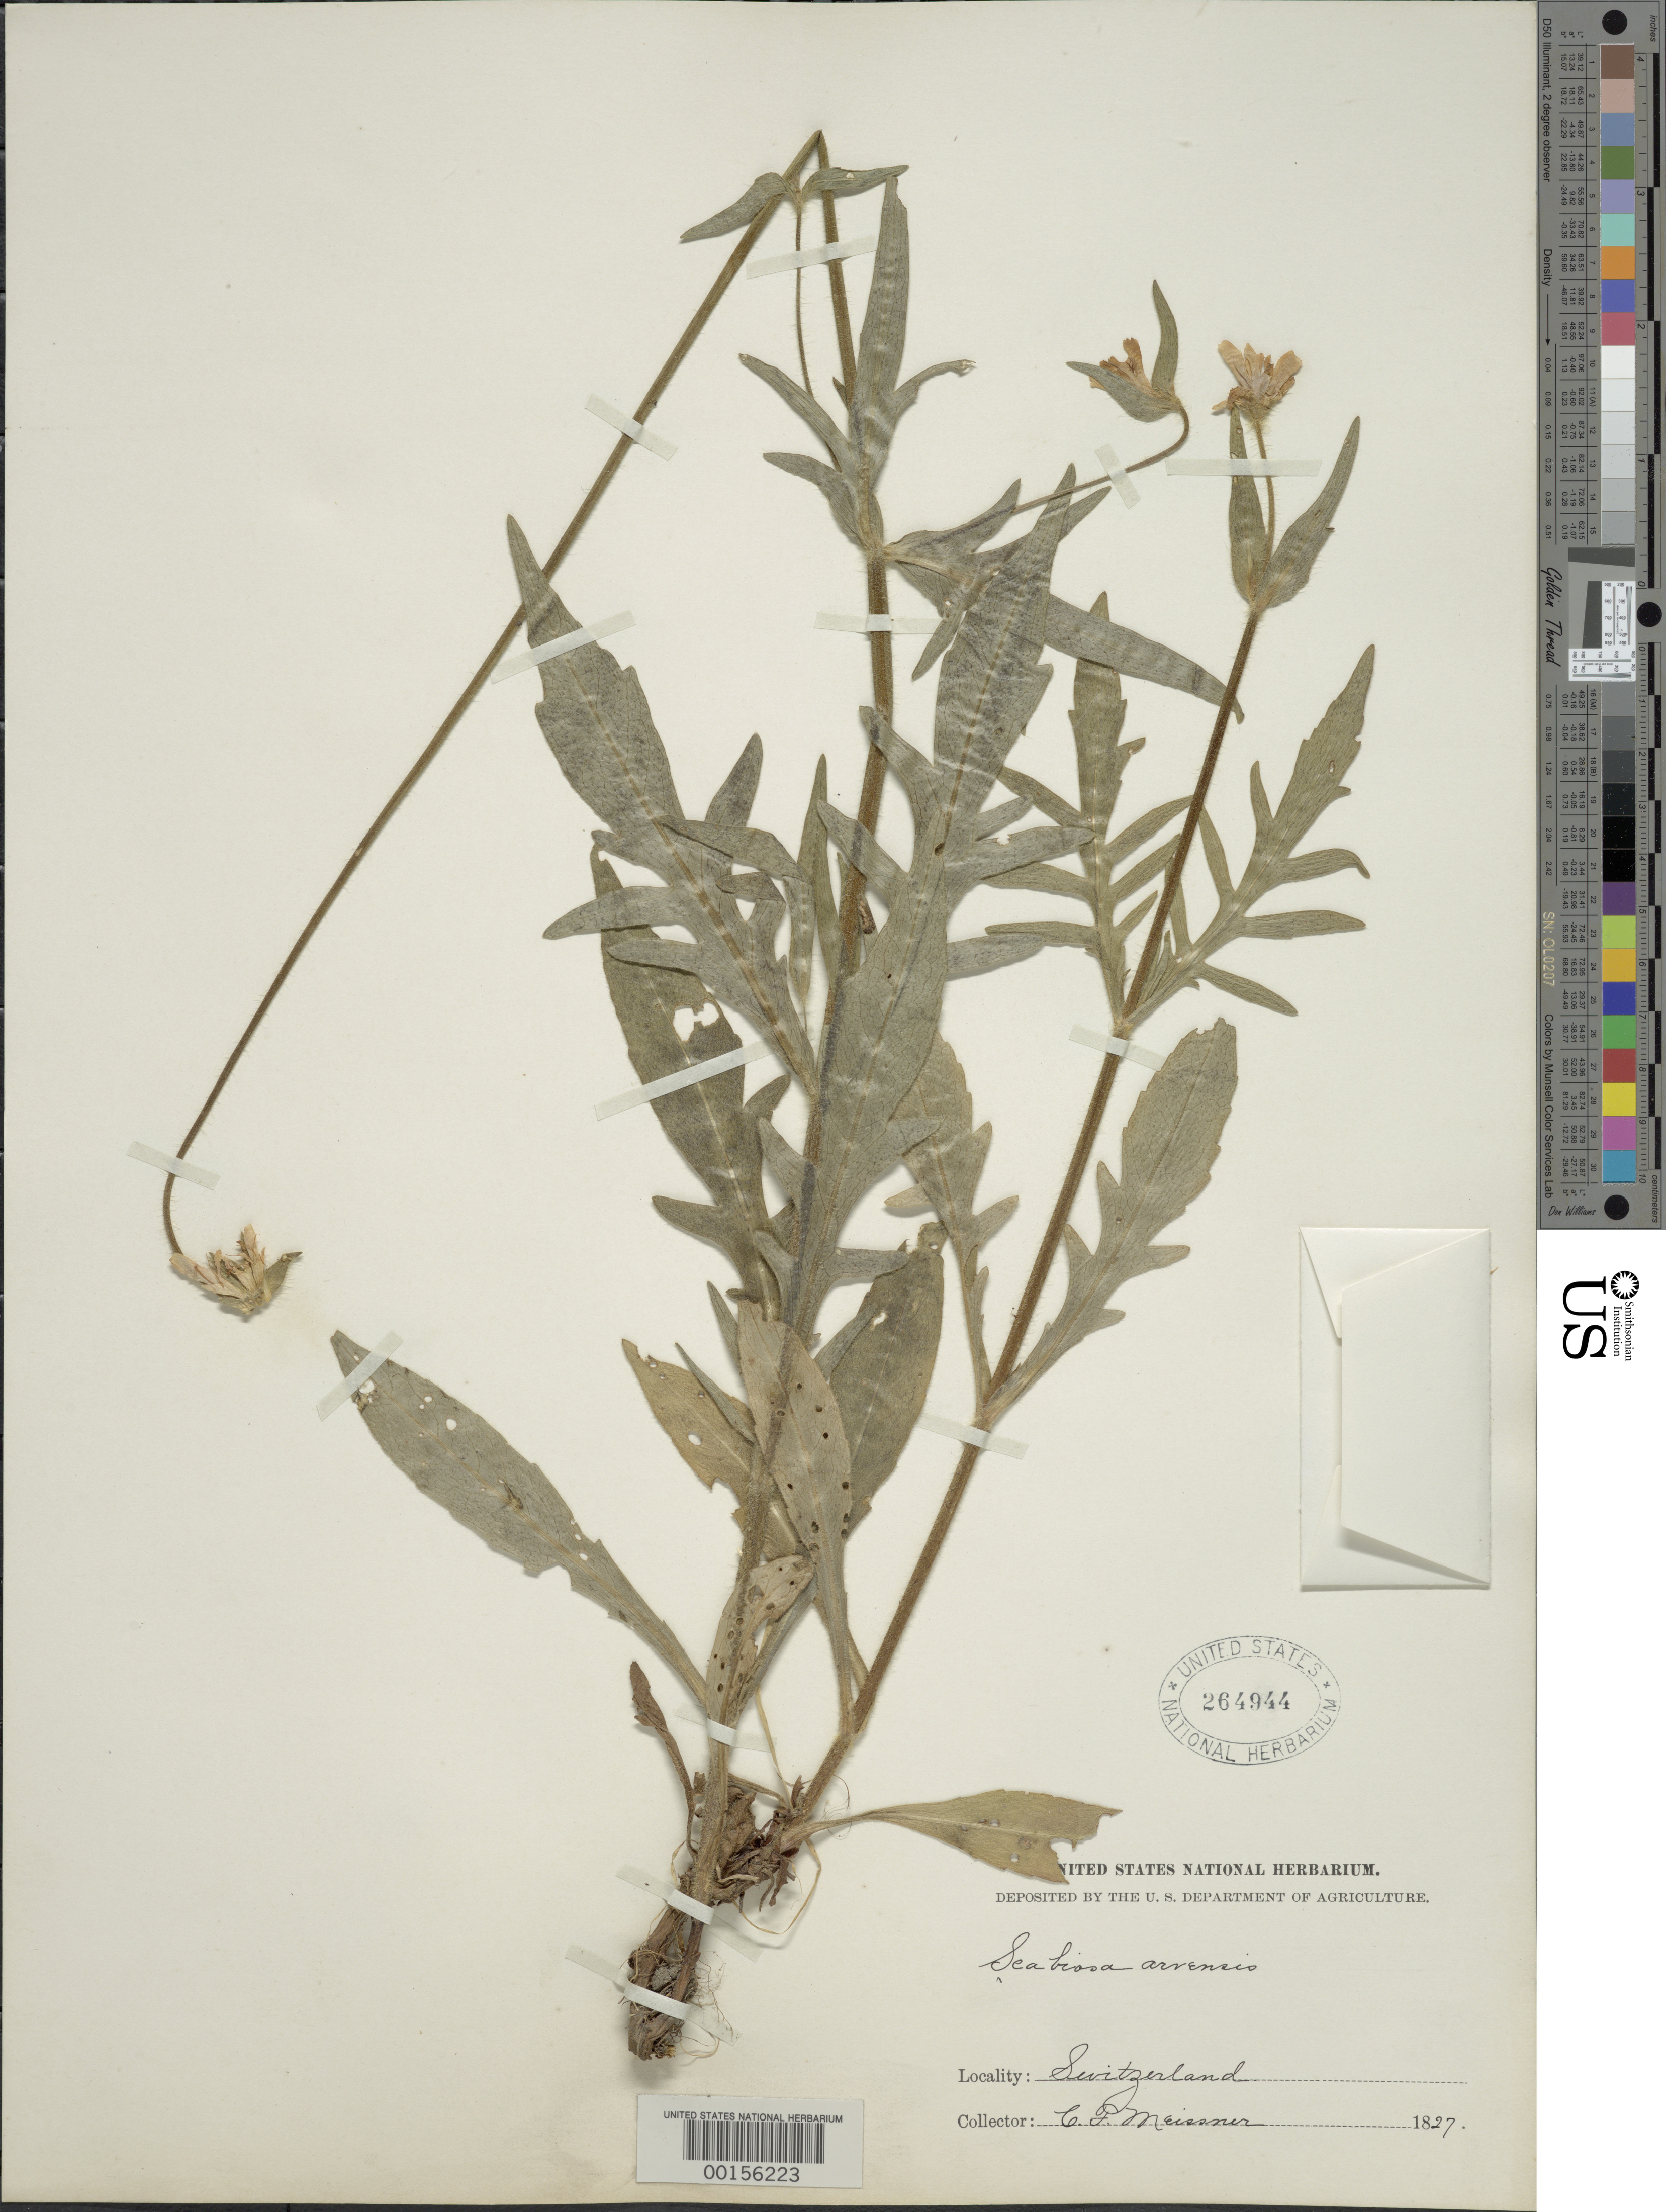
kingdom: Plantae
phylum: Tracheophyta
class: Magnoliopsida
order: Dipsacales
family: Caprifoliaceae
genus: Knautia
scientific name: Knautia arvensis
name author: (L.) Coult.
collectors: C. Messnier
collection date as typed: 1827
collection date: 1827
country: Switzerland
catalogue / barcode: US 264944